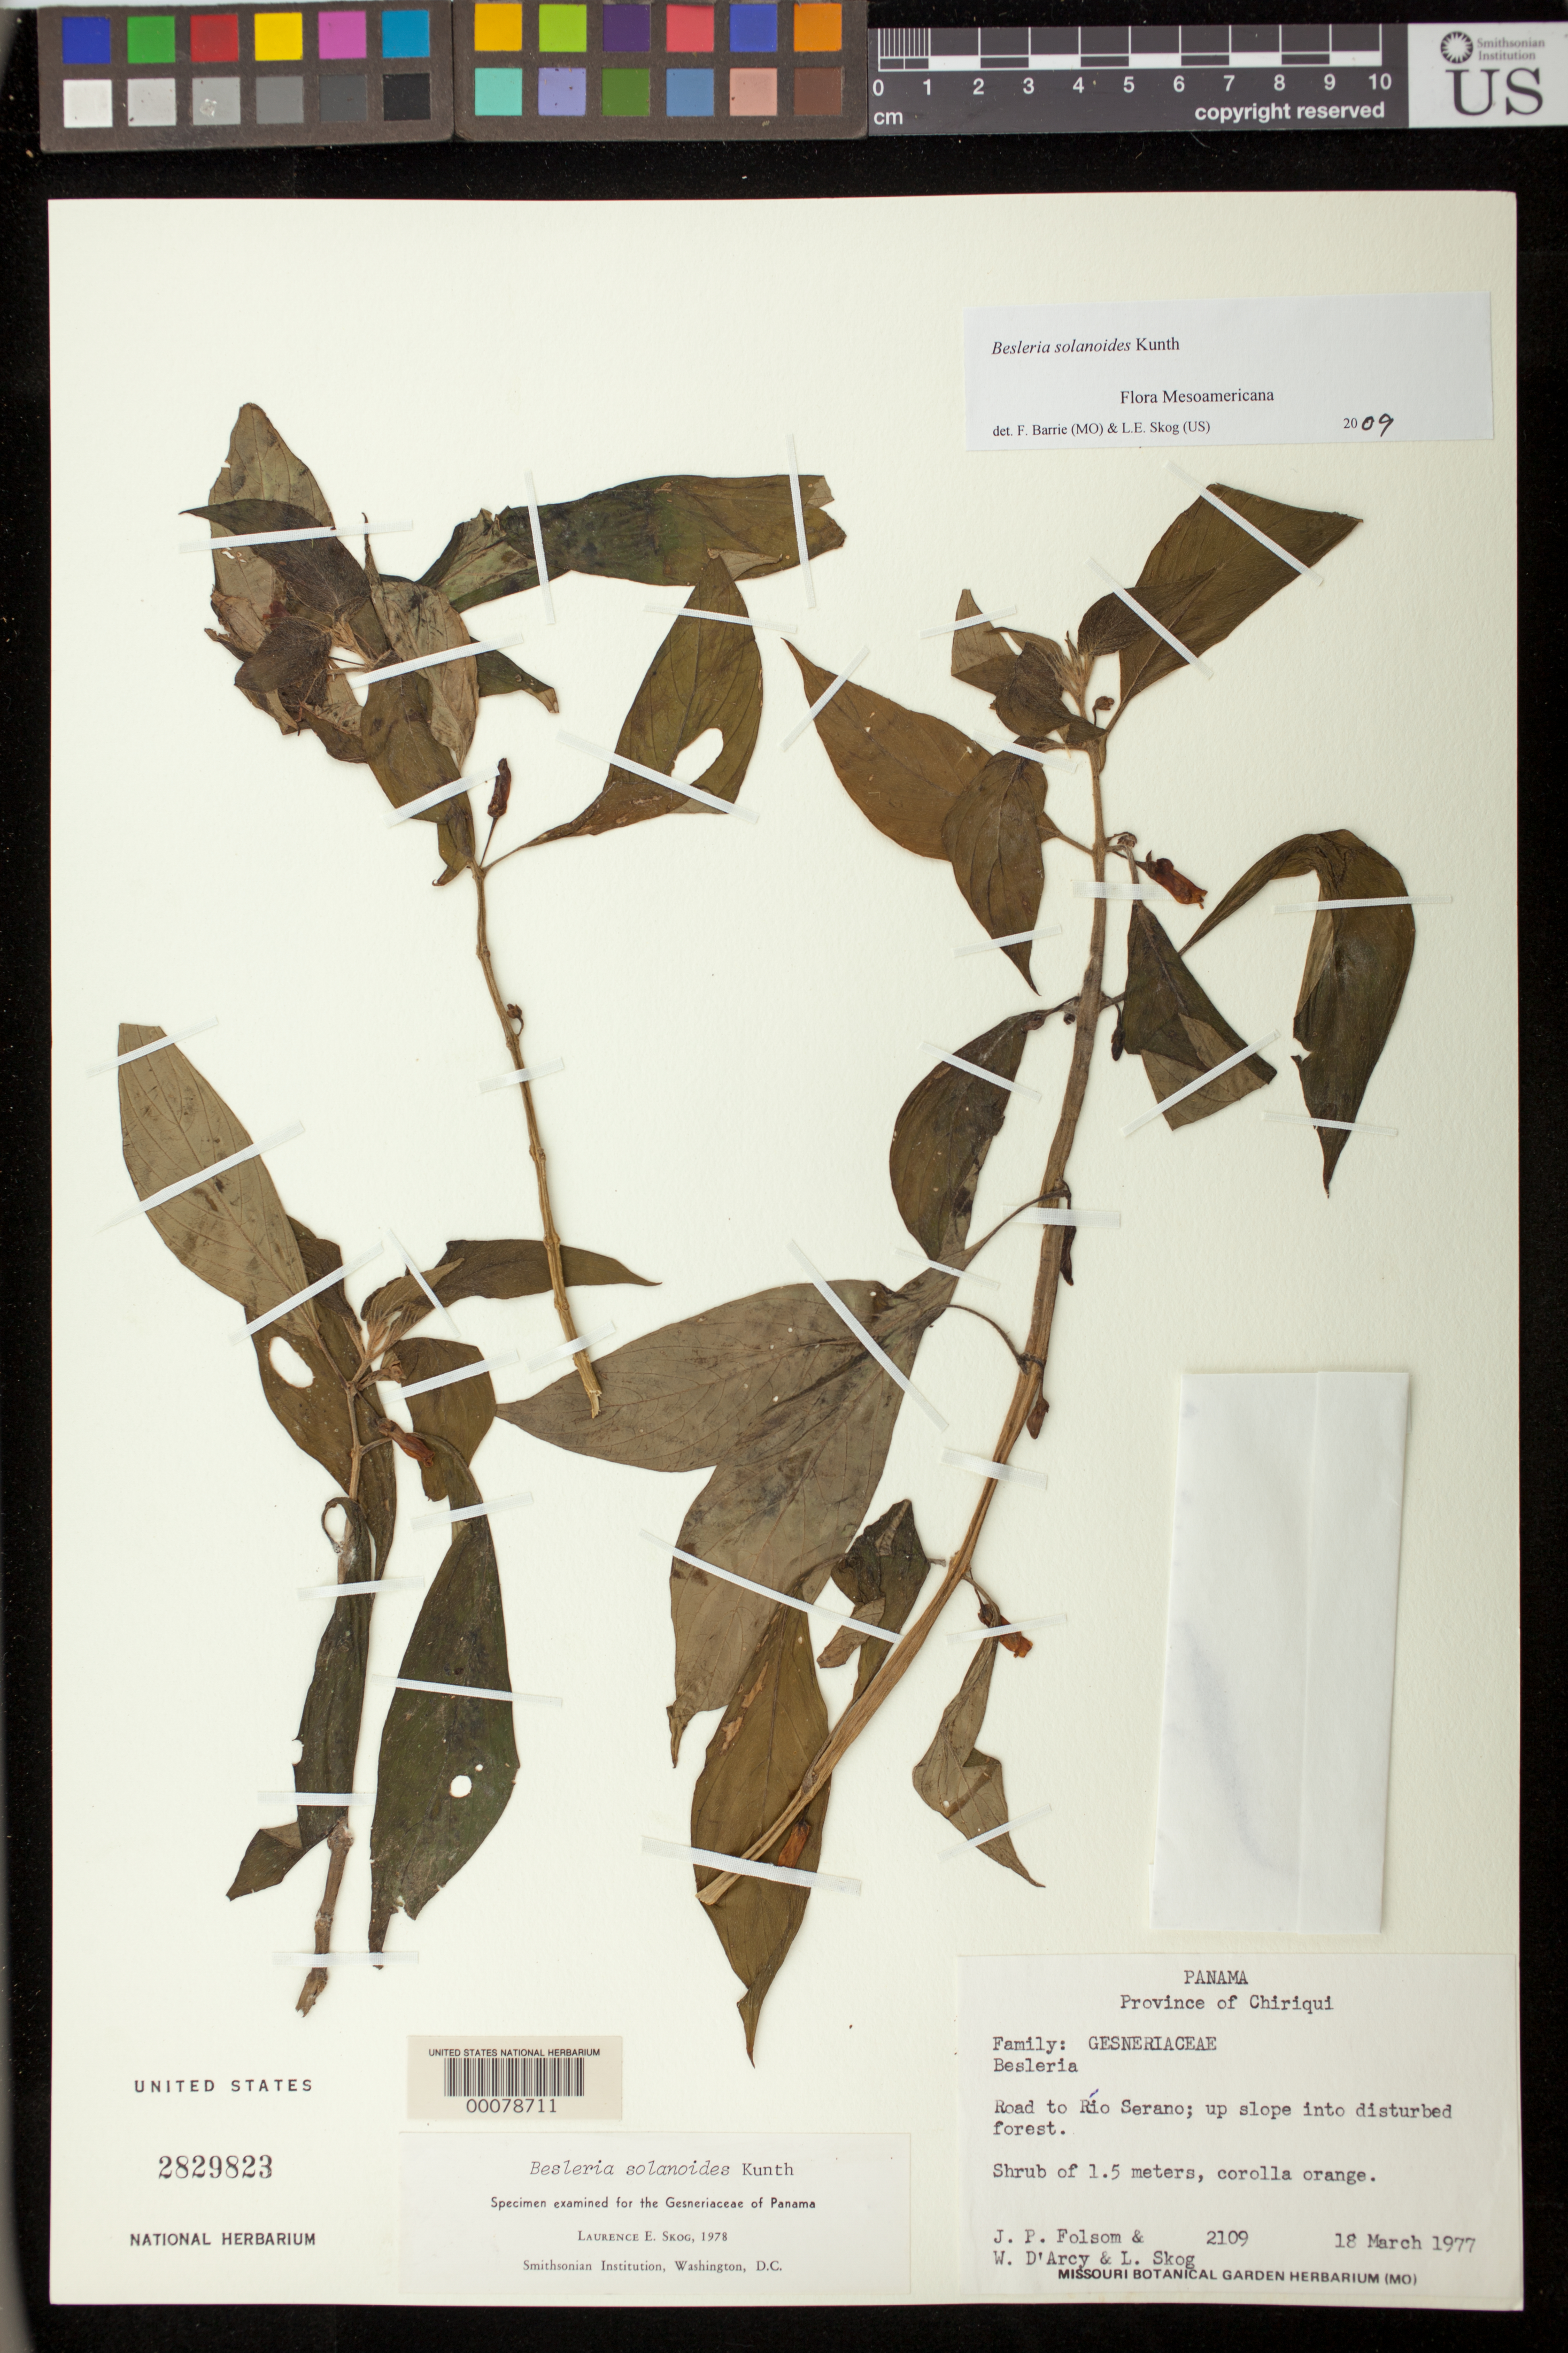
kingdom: Plantae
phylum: Tracheophyta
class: Magnoliopsida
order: Lamiales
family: Gesneriaceae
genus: Besleria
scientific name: Besleria solanoides var. solanoides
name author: Kunth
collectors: J. P. Folsom, W. G. D'Arcy & L. E. Skog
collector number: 2109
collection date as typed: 18 Mar 1977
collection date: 1977-03-18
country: Panama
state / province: Chiriquí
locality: Road to Rio Serano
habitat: up slope into disturbed forest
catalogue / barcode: US 2829823